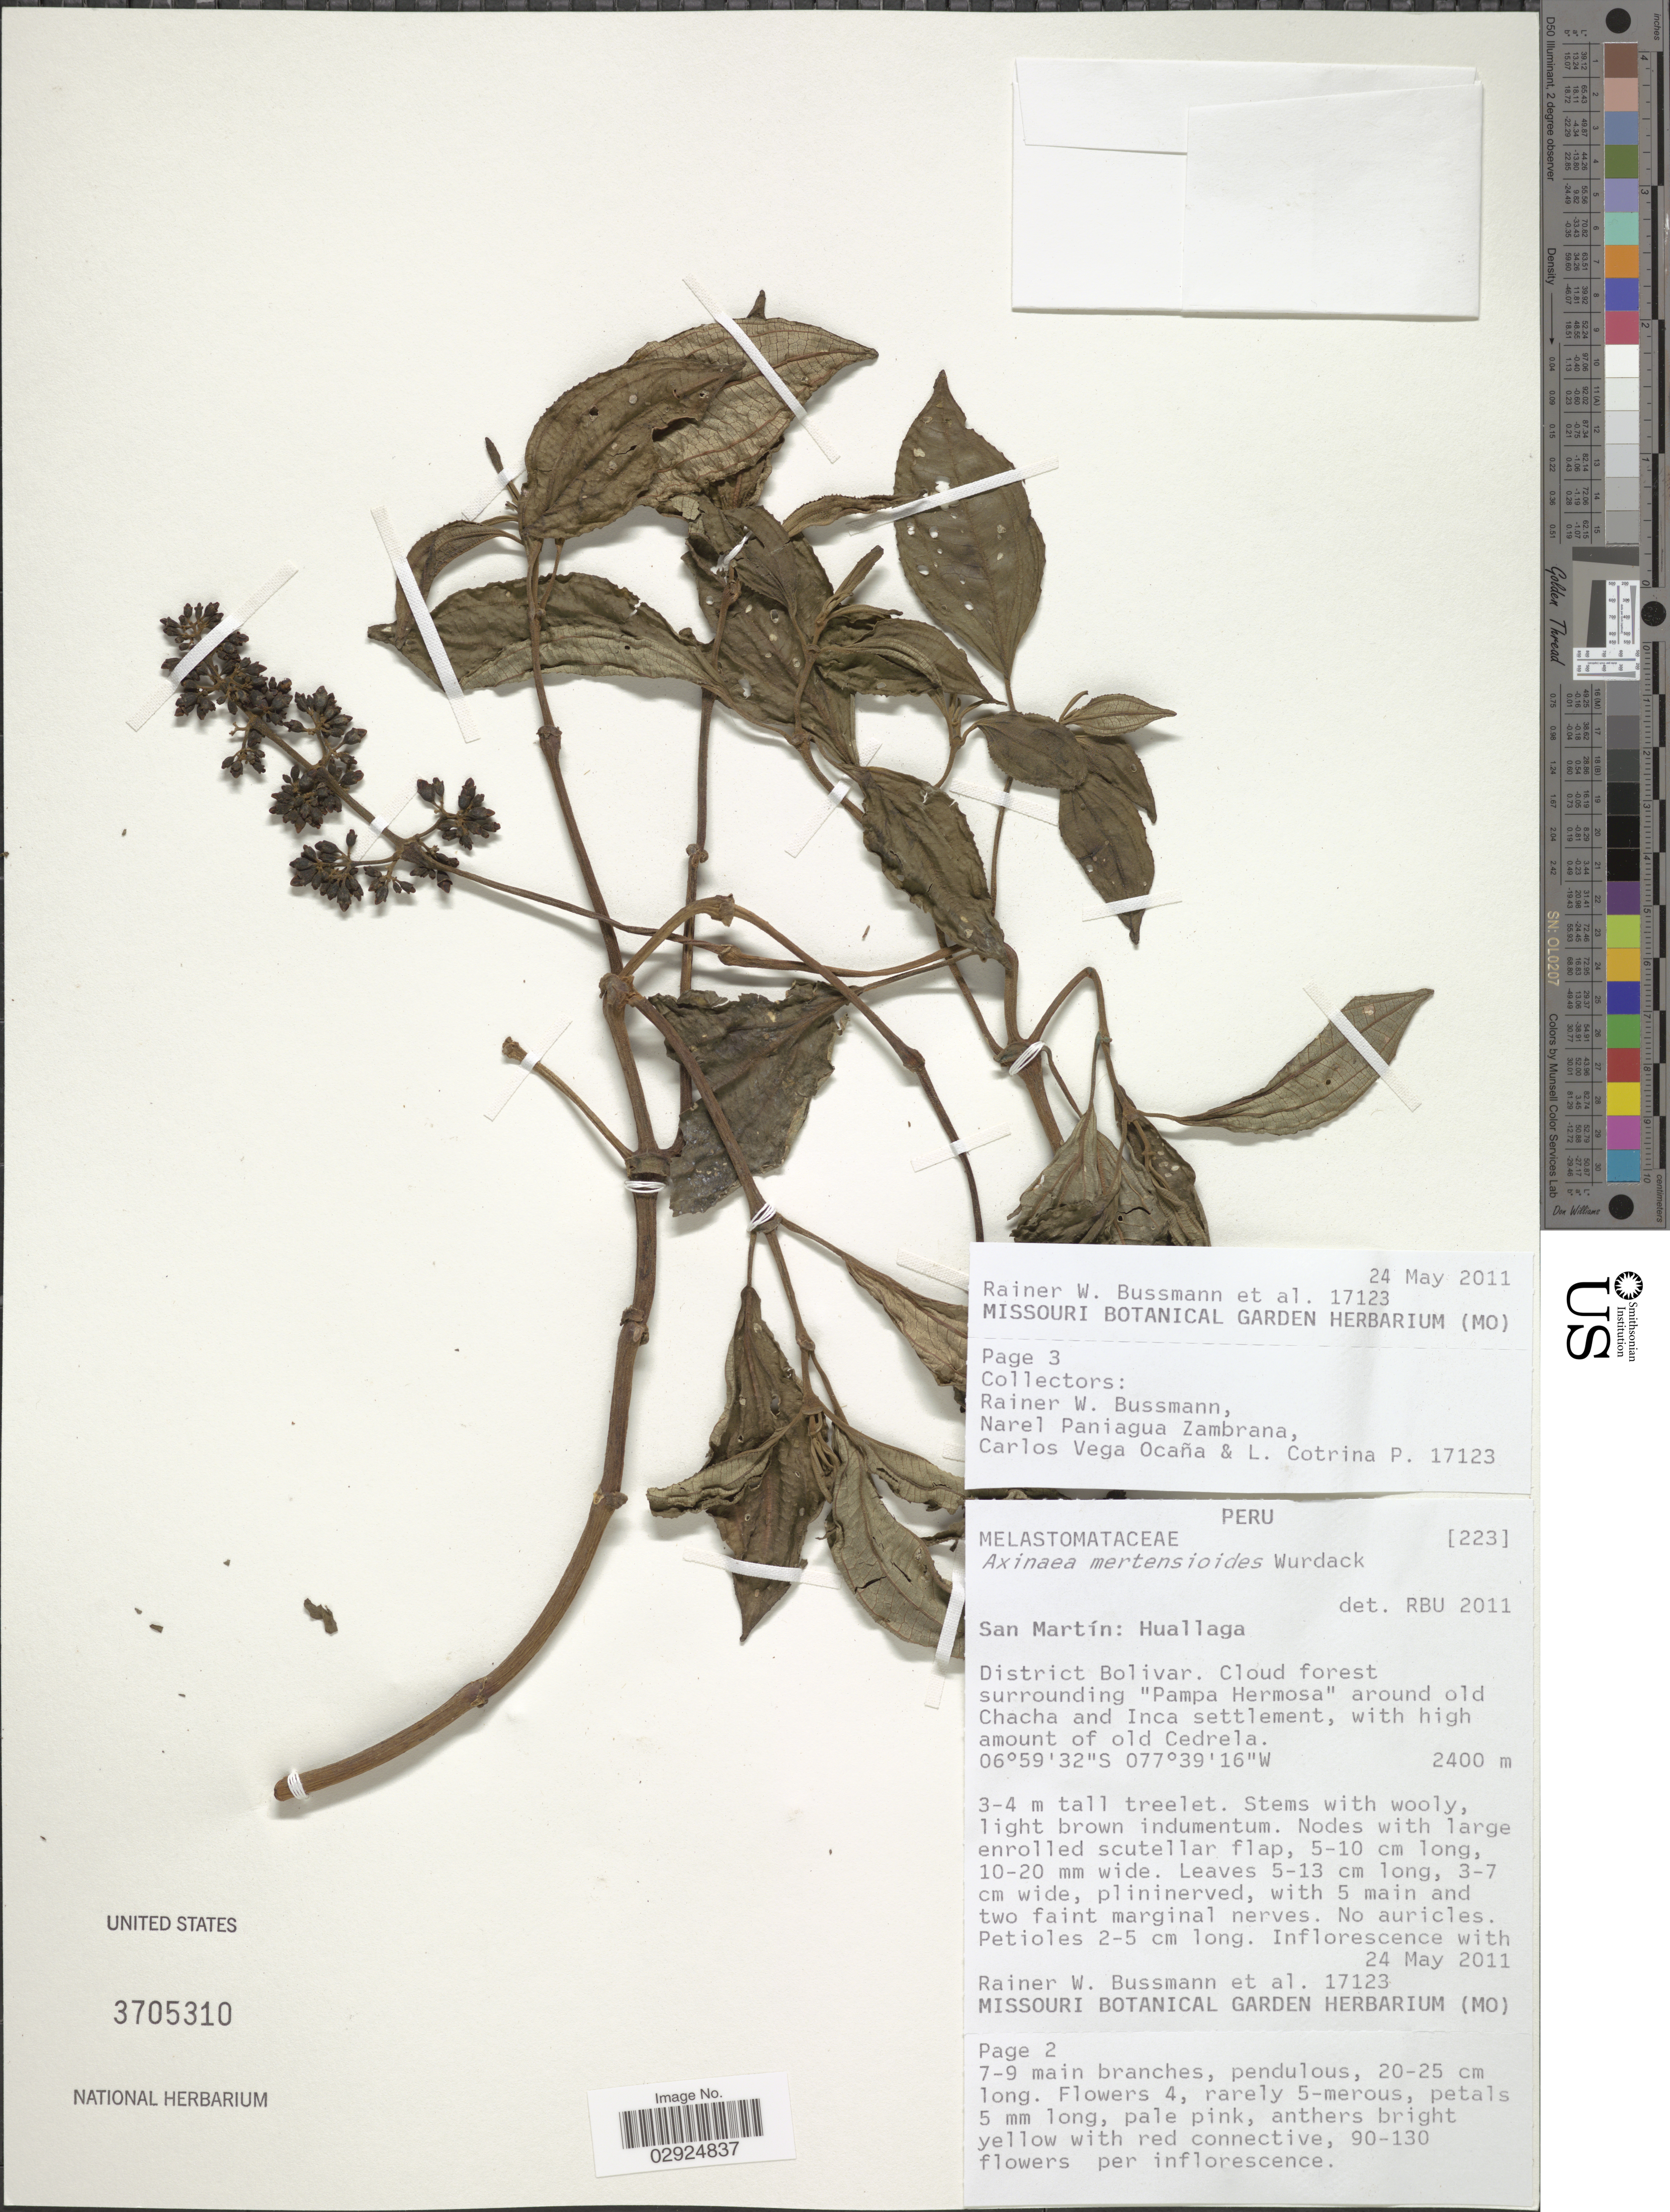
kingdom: Plantae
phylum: Tracheophyta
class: Magnoliopsida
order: Myrtales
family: Melastomataceae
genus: Axinaea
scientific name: Axinaea mertensioides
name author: Wurdack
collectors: R. W. Bussmann, N. Zambrana, C. Ocaña & L. Cotrina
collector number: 17123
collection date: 2011-05-24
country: Peru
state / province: San Martín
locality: San Martín: Huallaga. District Bolivar. Cloud forest surrounding "Pampa Hermosa" around old Chacha and Inca settlement, with high amount of old Cedrela.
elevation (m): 2400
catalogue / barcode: US 3705310